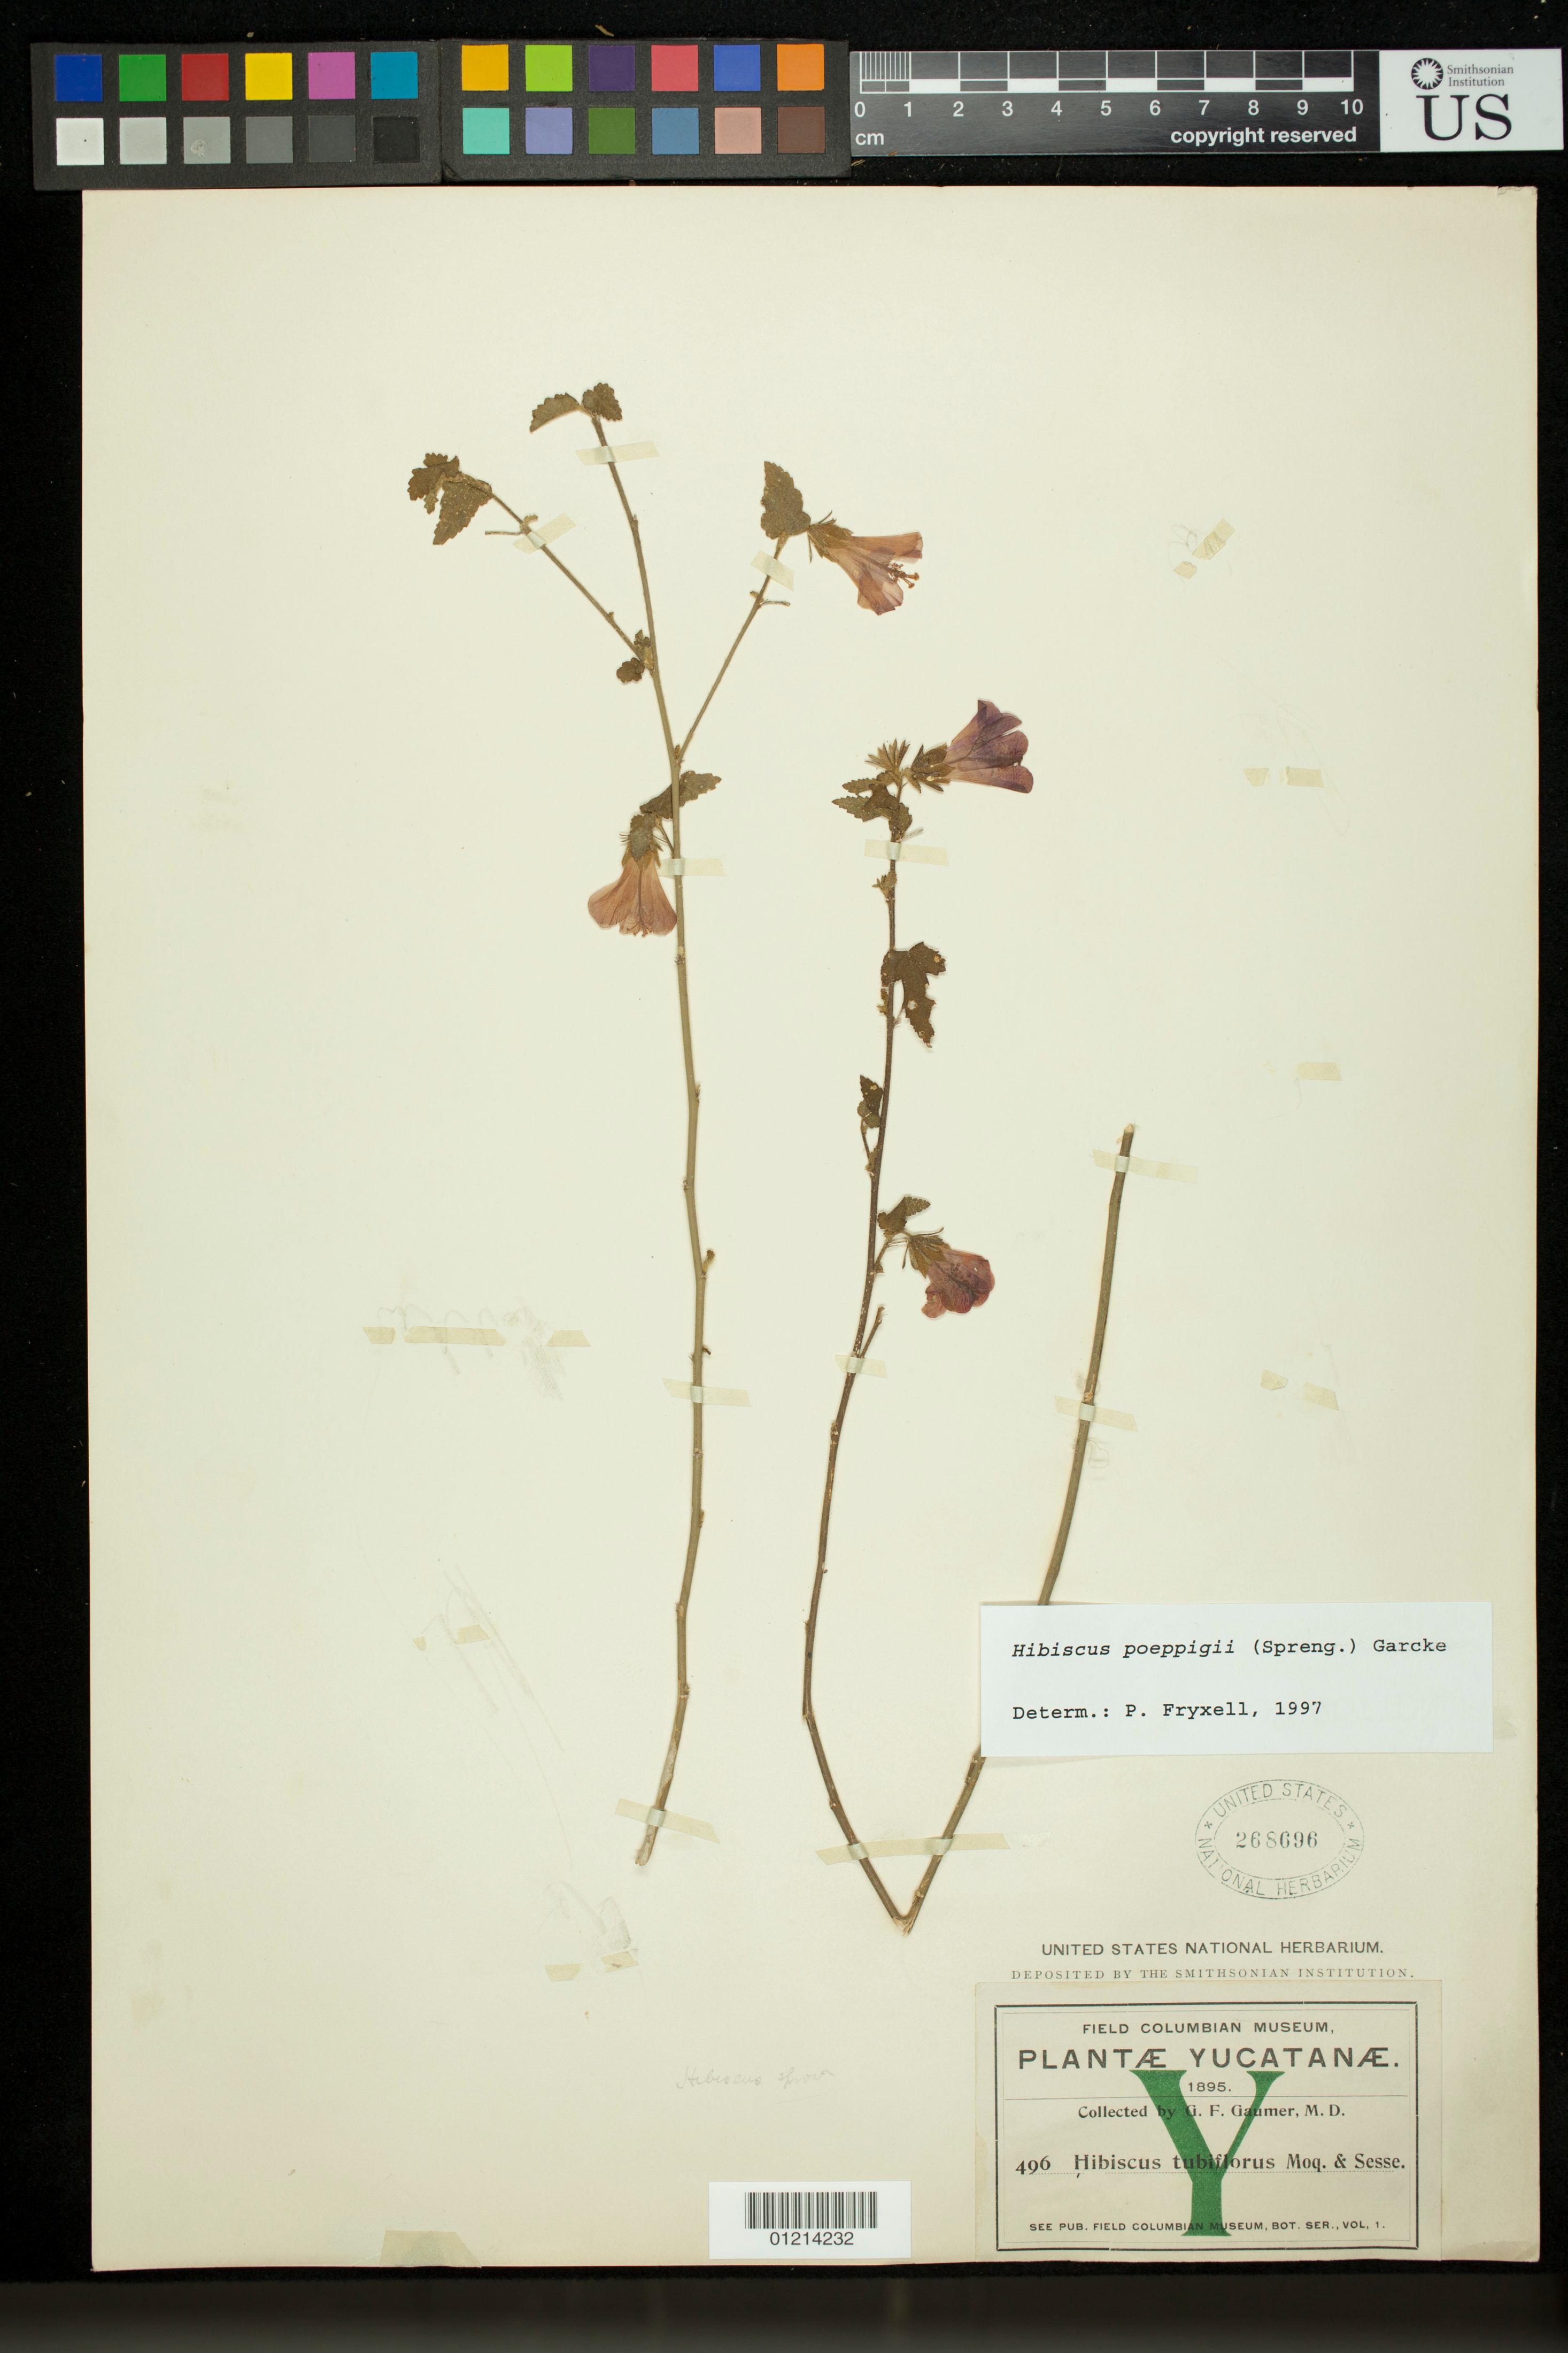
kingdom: Plantae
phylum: Tracheophyta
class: Magnoliopsida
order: Malvales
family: Malvaceae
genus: Hibiscus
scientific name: Hibiscus poeppigii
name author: (Spreng.) Garcke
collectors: G. F. Gaumer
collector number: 496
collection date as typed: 1895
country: Mexico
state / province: Yucatán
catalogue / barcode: US 268696